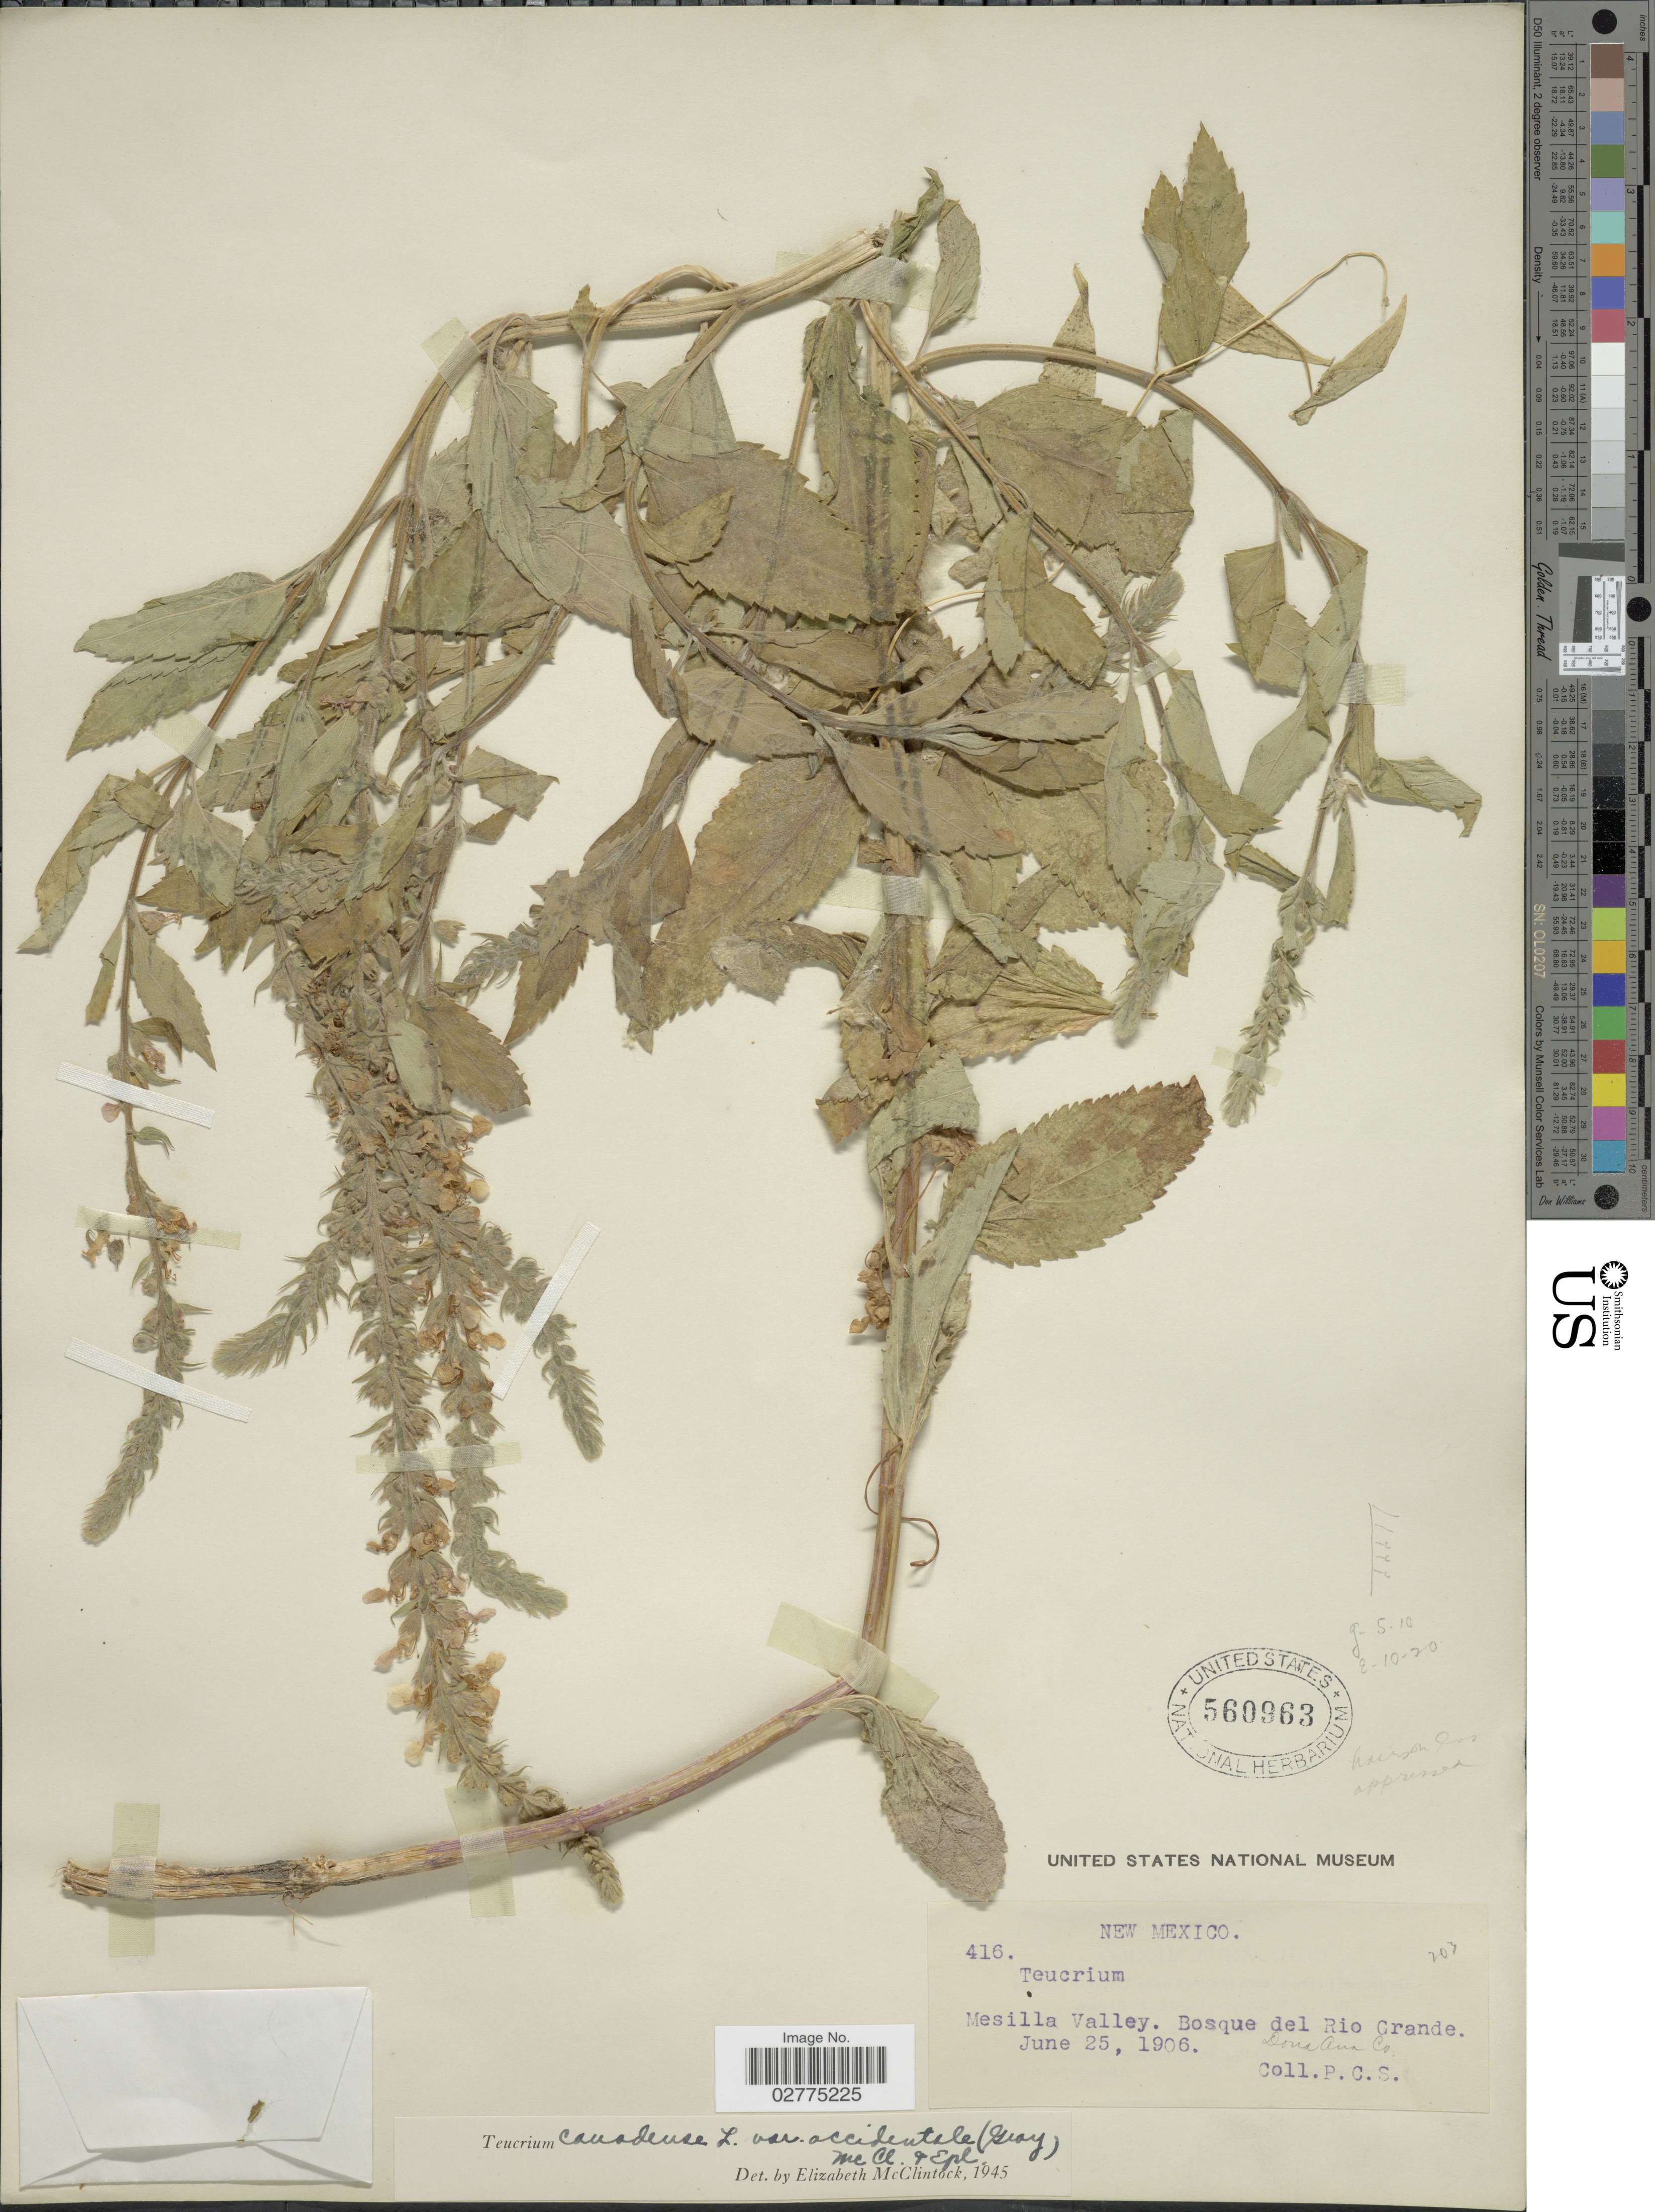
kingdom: Plantae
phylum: Tracheophyta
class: Magnoliopsida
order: Lamiales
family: Lamiaceae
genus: Teucrium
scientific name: Teucrium canadense var. occidentale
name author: (A. Gray) E. M. McClint. & Epling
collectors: P. C. S.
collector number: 416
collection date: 1906-06-25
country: United States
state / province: New Mexico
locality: Mesilla Valley, Bosque del Rio Grande, Dona Ana Co.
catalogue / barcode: US 560963